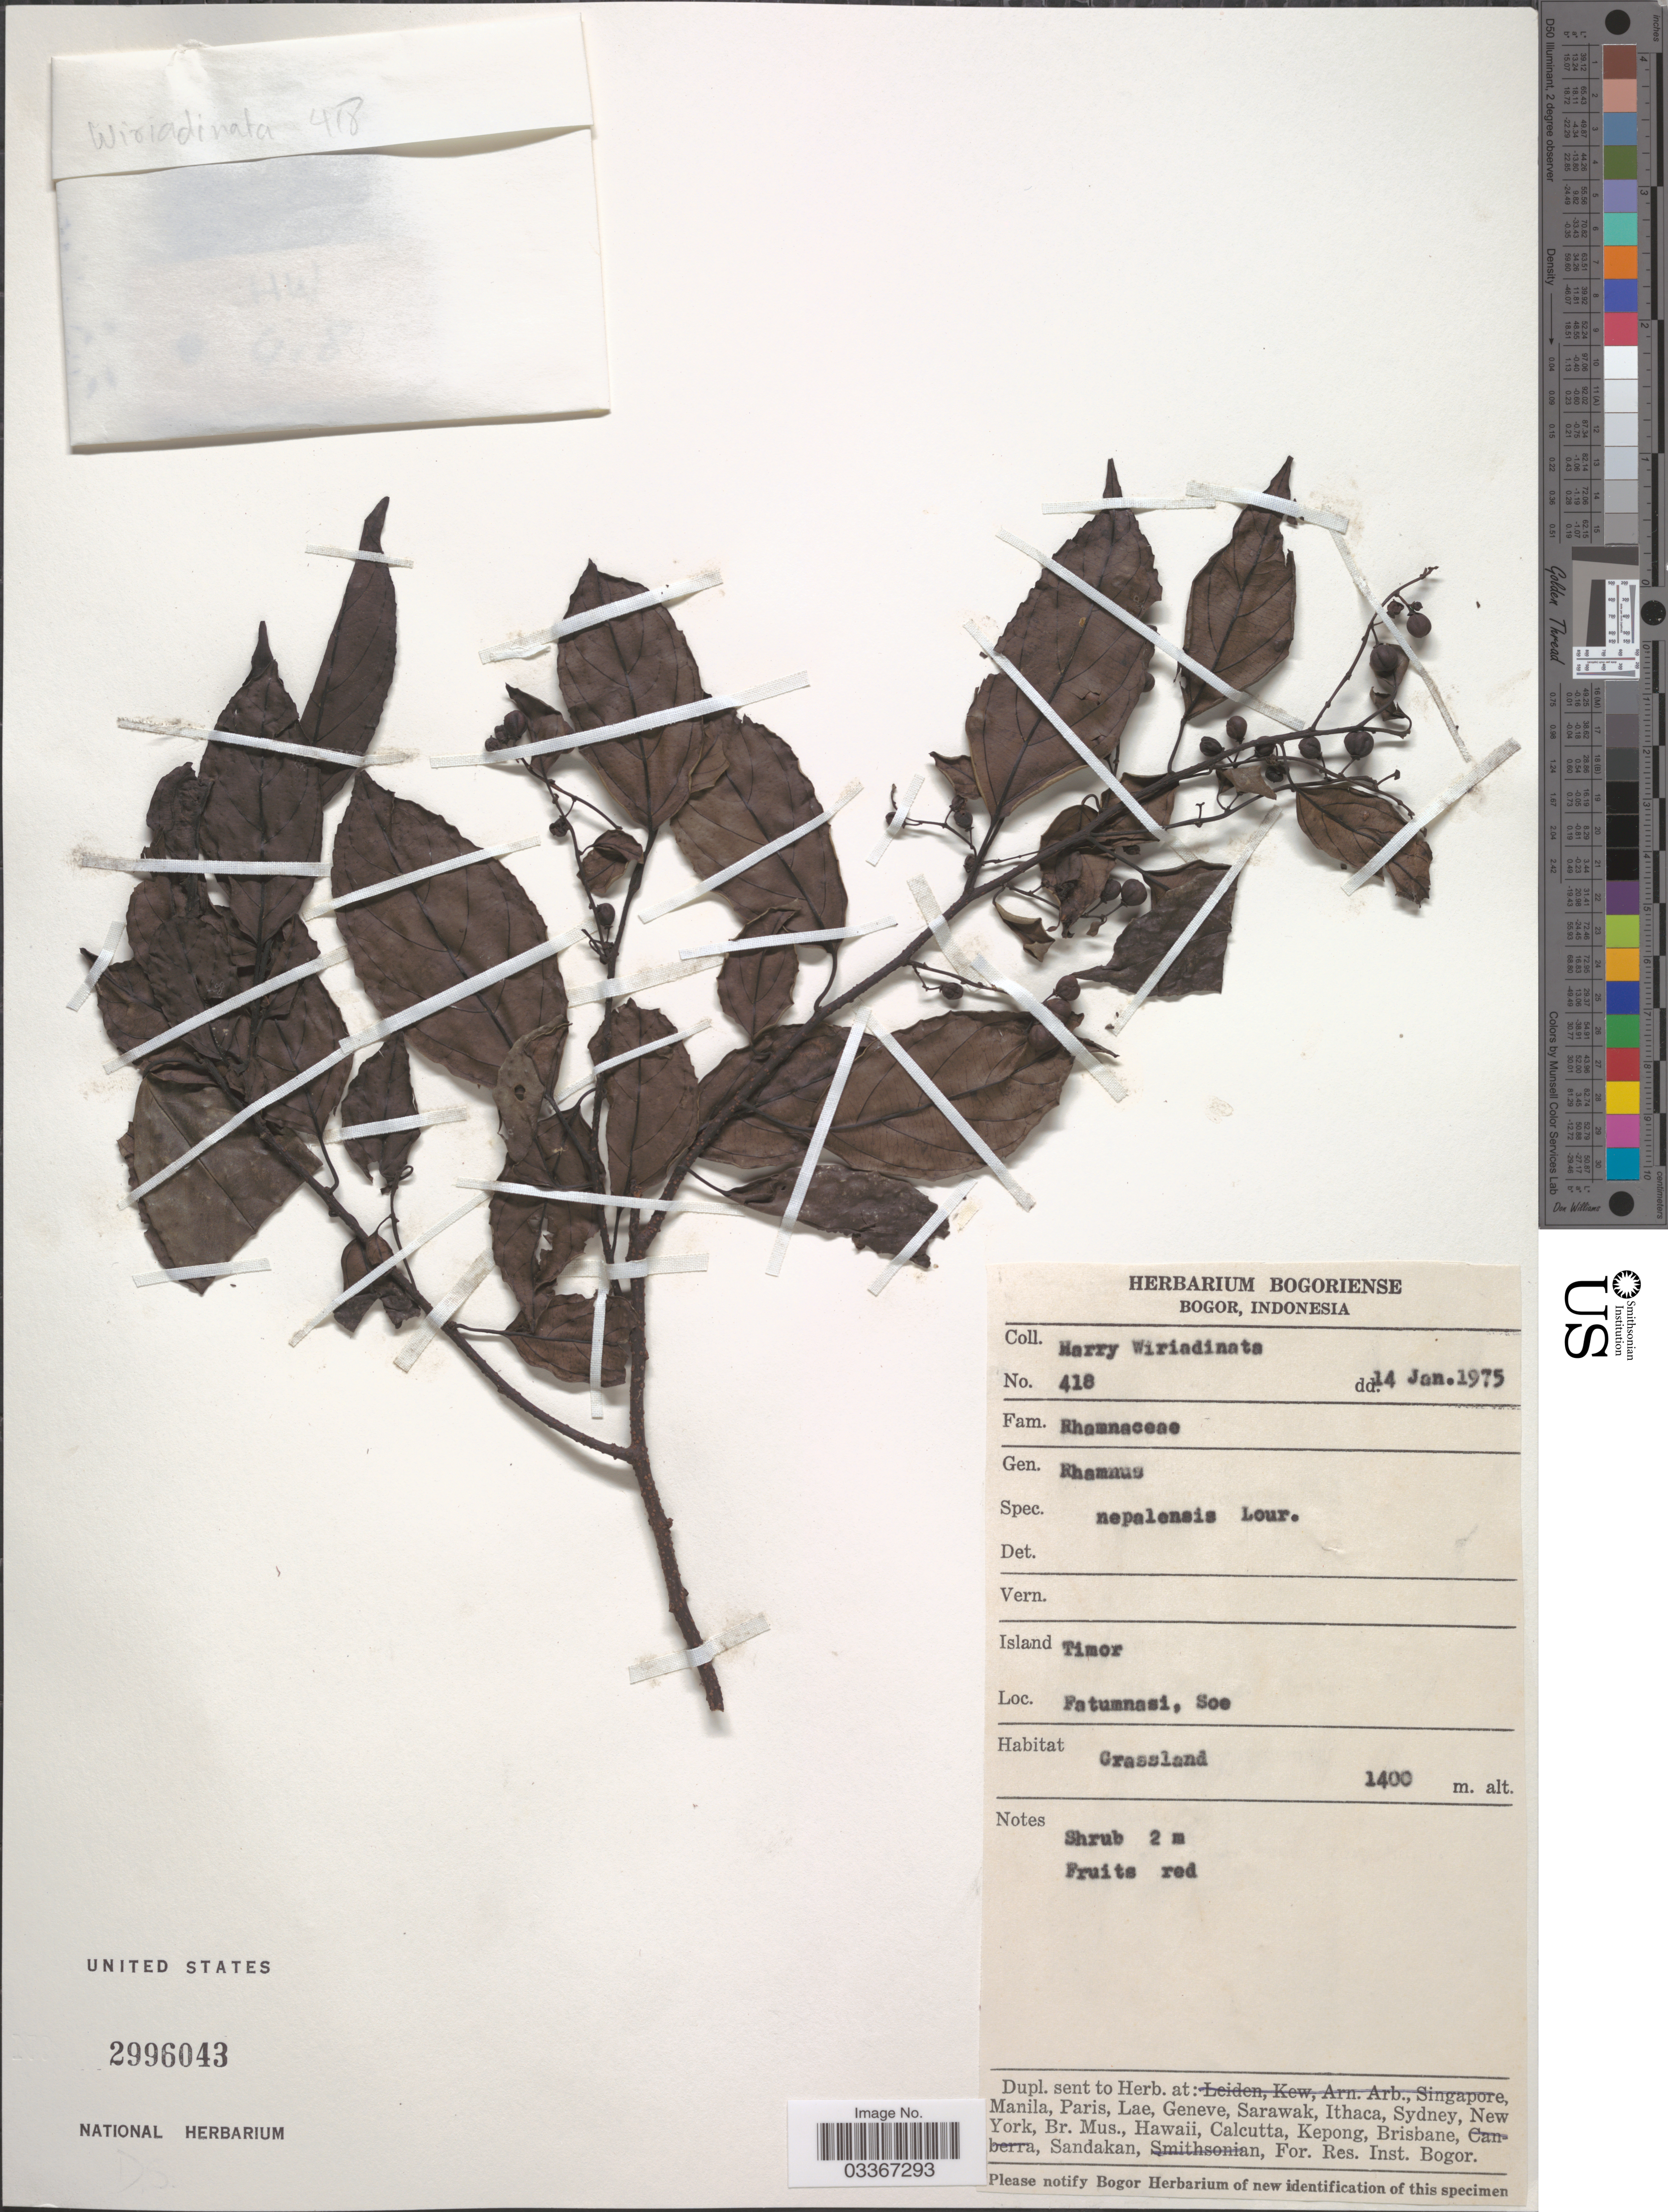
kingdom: Plantae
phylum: Tracheophyta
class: Magnoliopsida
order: Rosales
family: Rhamnaceae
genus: Rhamnus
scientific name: Rhamnus nepalensis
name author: (Wall.) M.A. Lawson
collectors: H. Wiriadinata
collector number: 418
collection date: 1975-01-14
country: Indonesia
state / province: Nusa Tenggara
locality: Island Timor. Fatumnasi, Soe.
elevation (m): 1400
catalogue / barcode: US 2996043